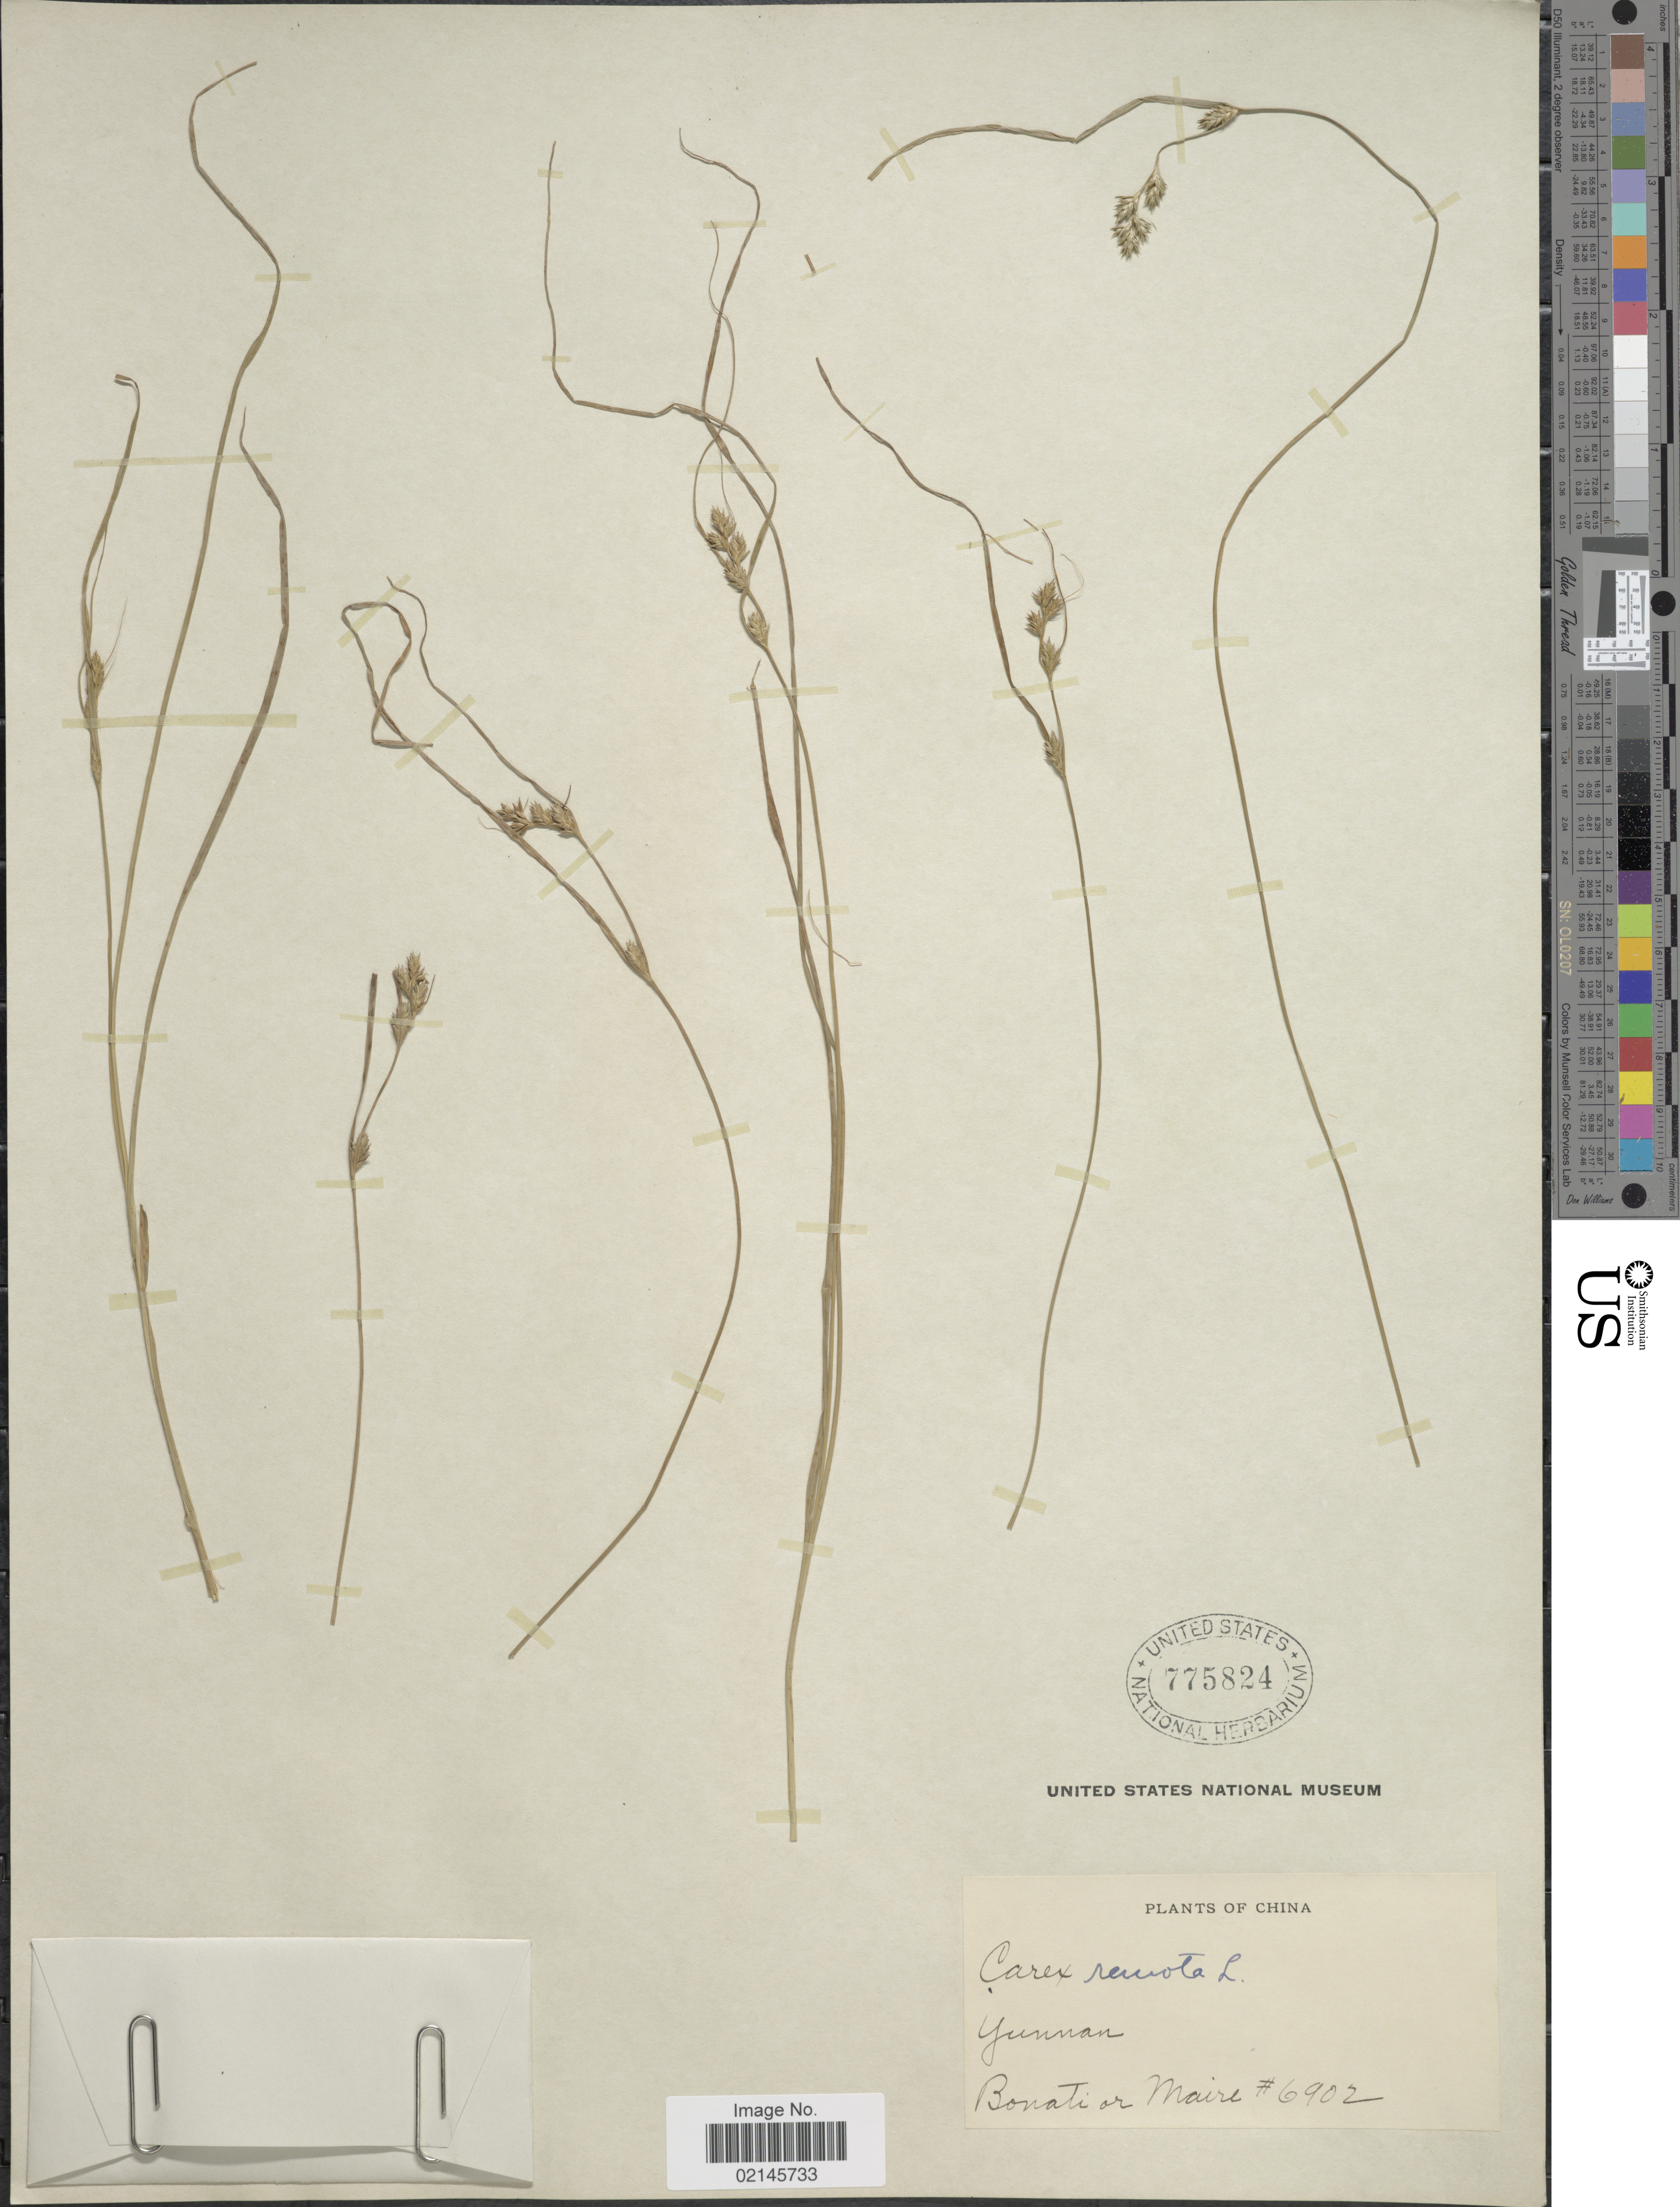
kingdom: Plantae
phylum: Tracheophyta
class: Liliopsida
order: Poales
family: Cyperaceae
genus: Carex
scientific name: Carex remota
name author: L.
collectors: -. Bonati & Maire, --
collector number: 6902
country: China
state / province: Yunnan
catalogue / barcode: US 775824